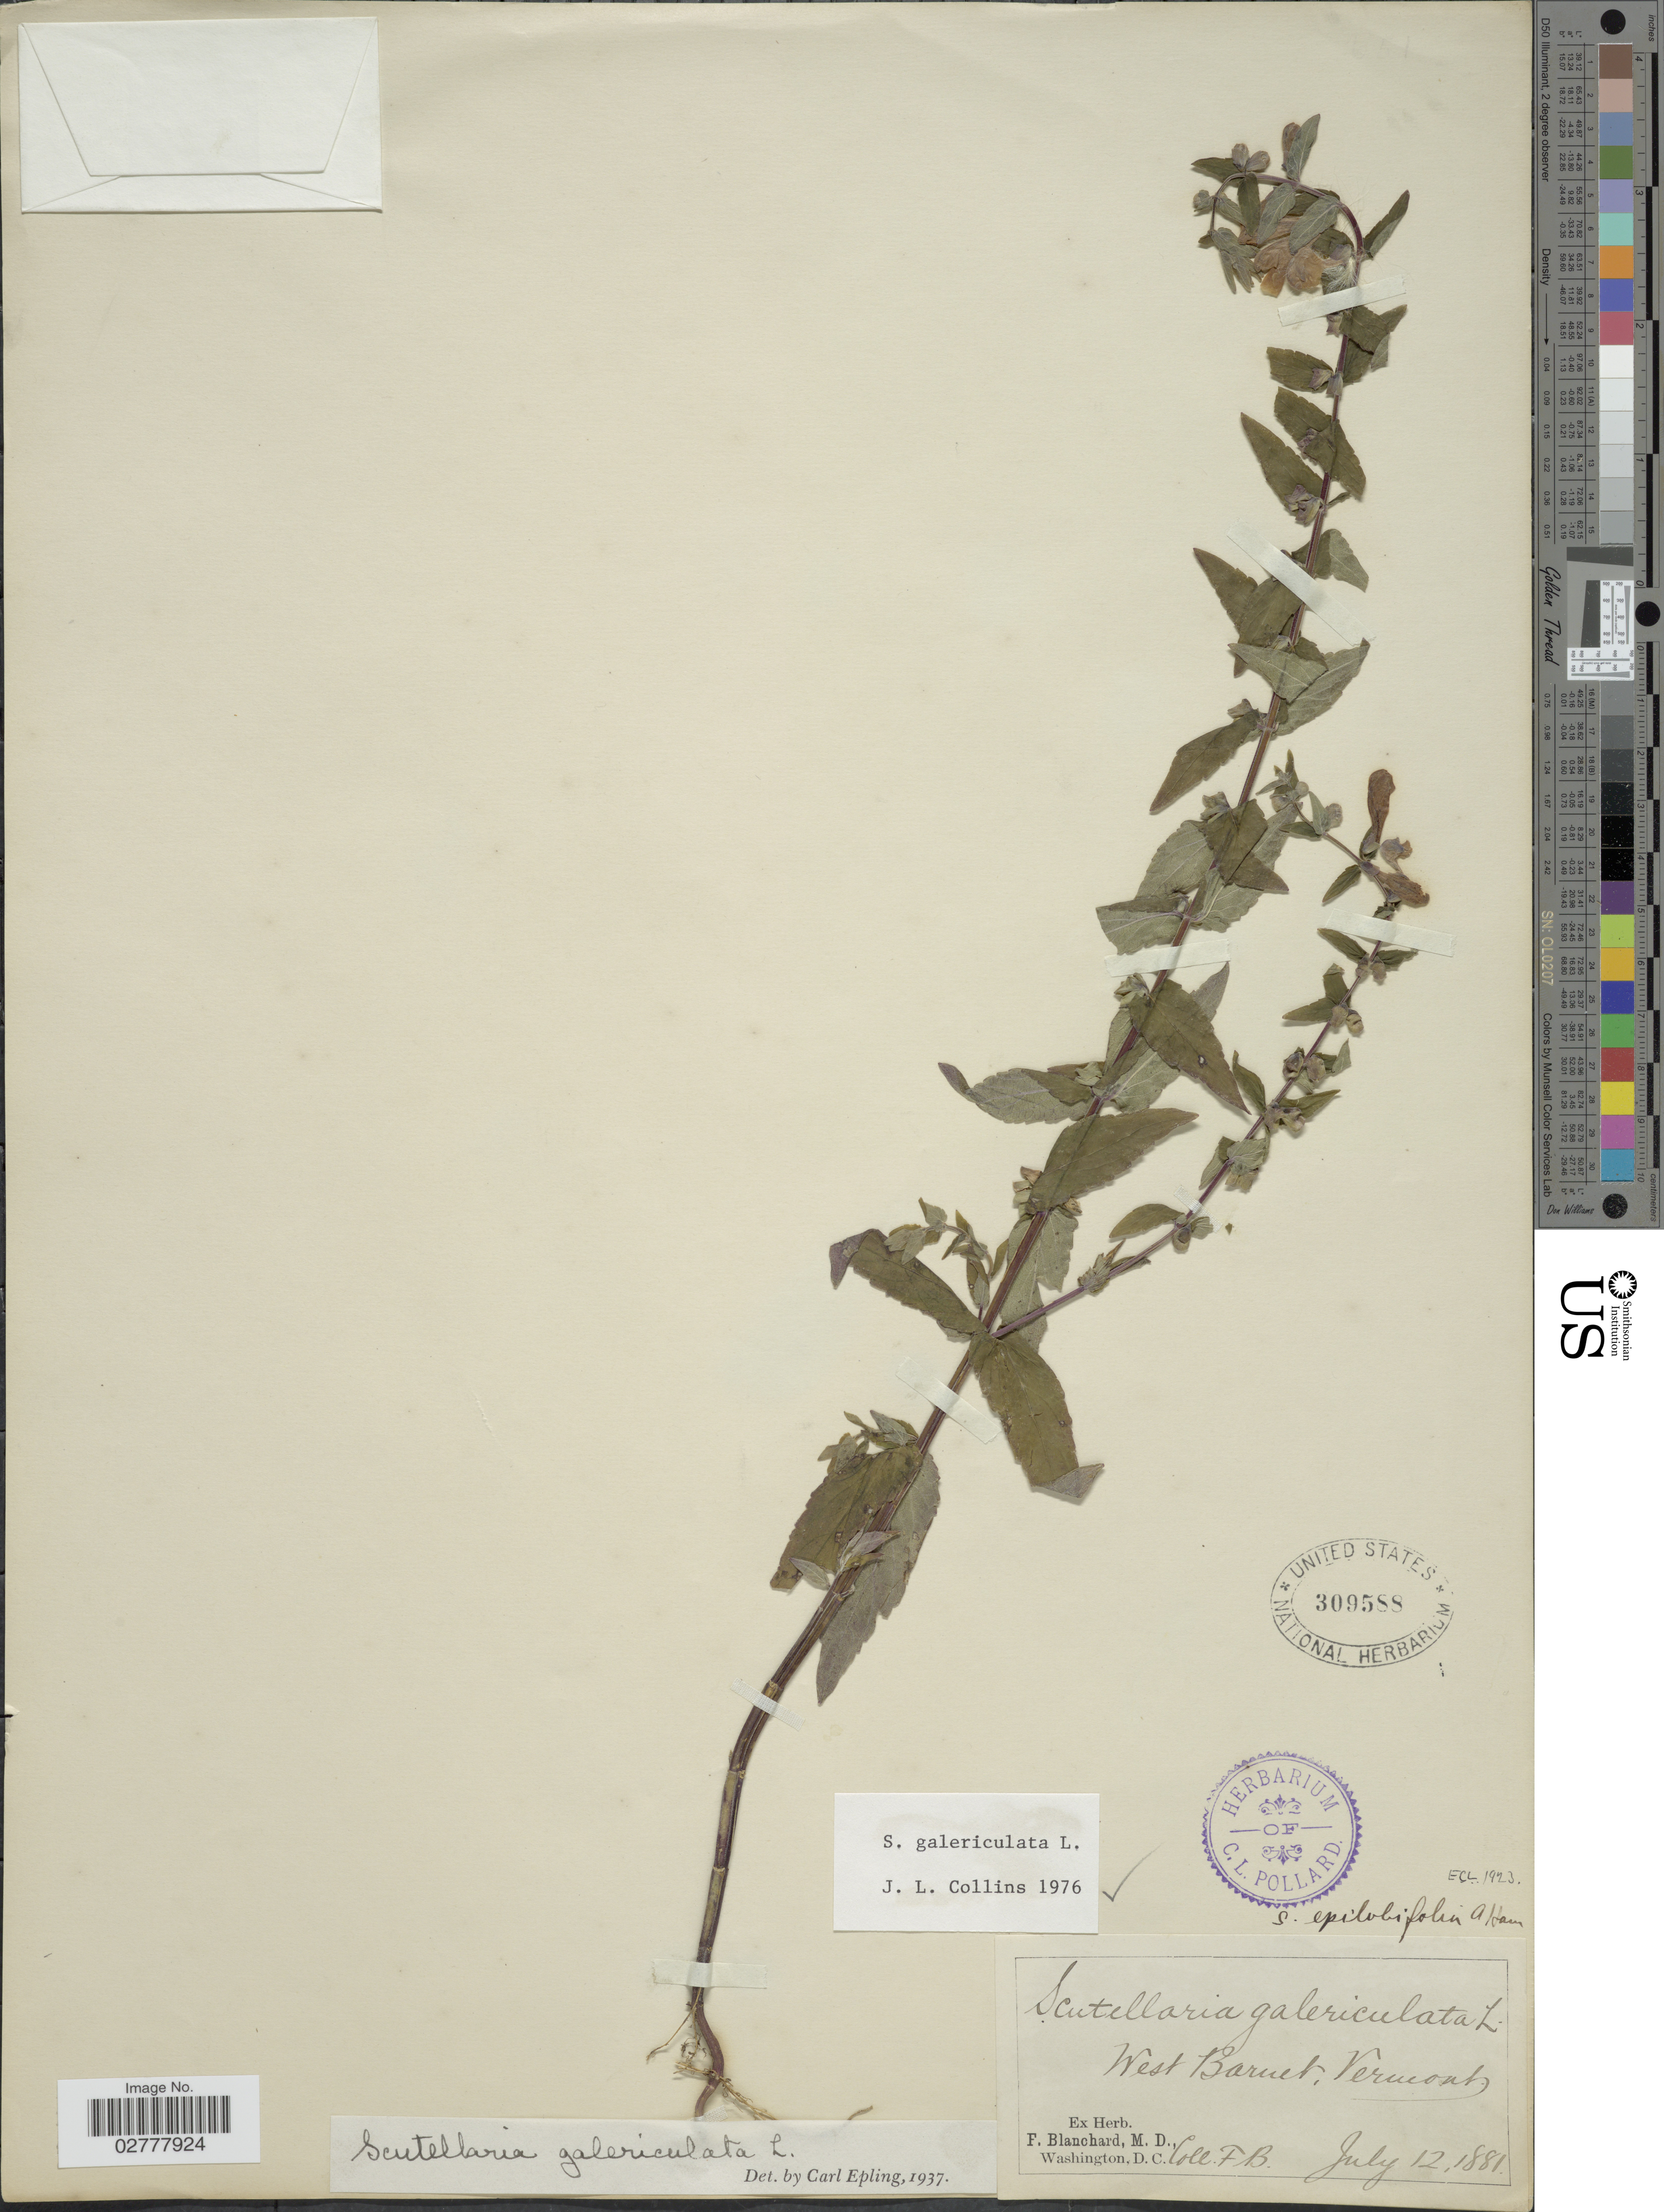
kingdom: Plantae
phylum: Tracheophyta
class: Magnoliopsida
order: Lamiales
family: Lamiaceae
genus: Scutellaria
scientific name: Scutellaria galericulata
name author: L.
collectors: F. Blanchard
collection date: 1881-07-12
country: United States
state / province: Vermont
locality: West Baruet.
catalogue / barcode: US 309588